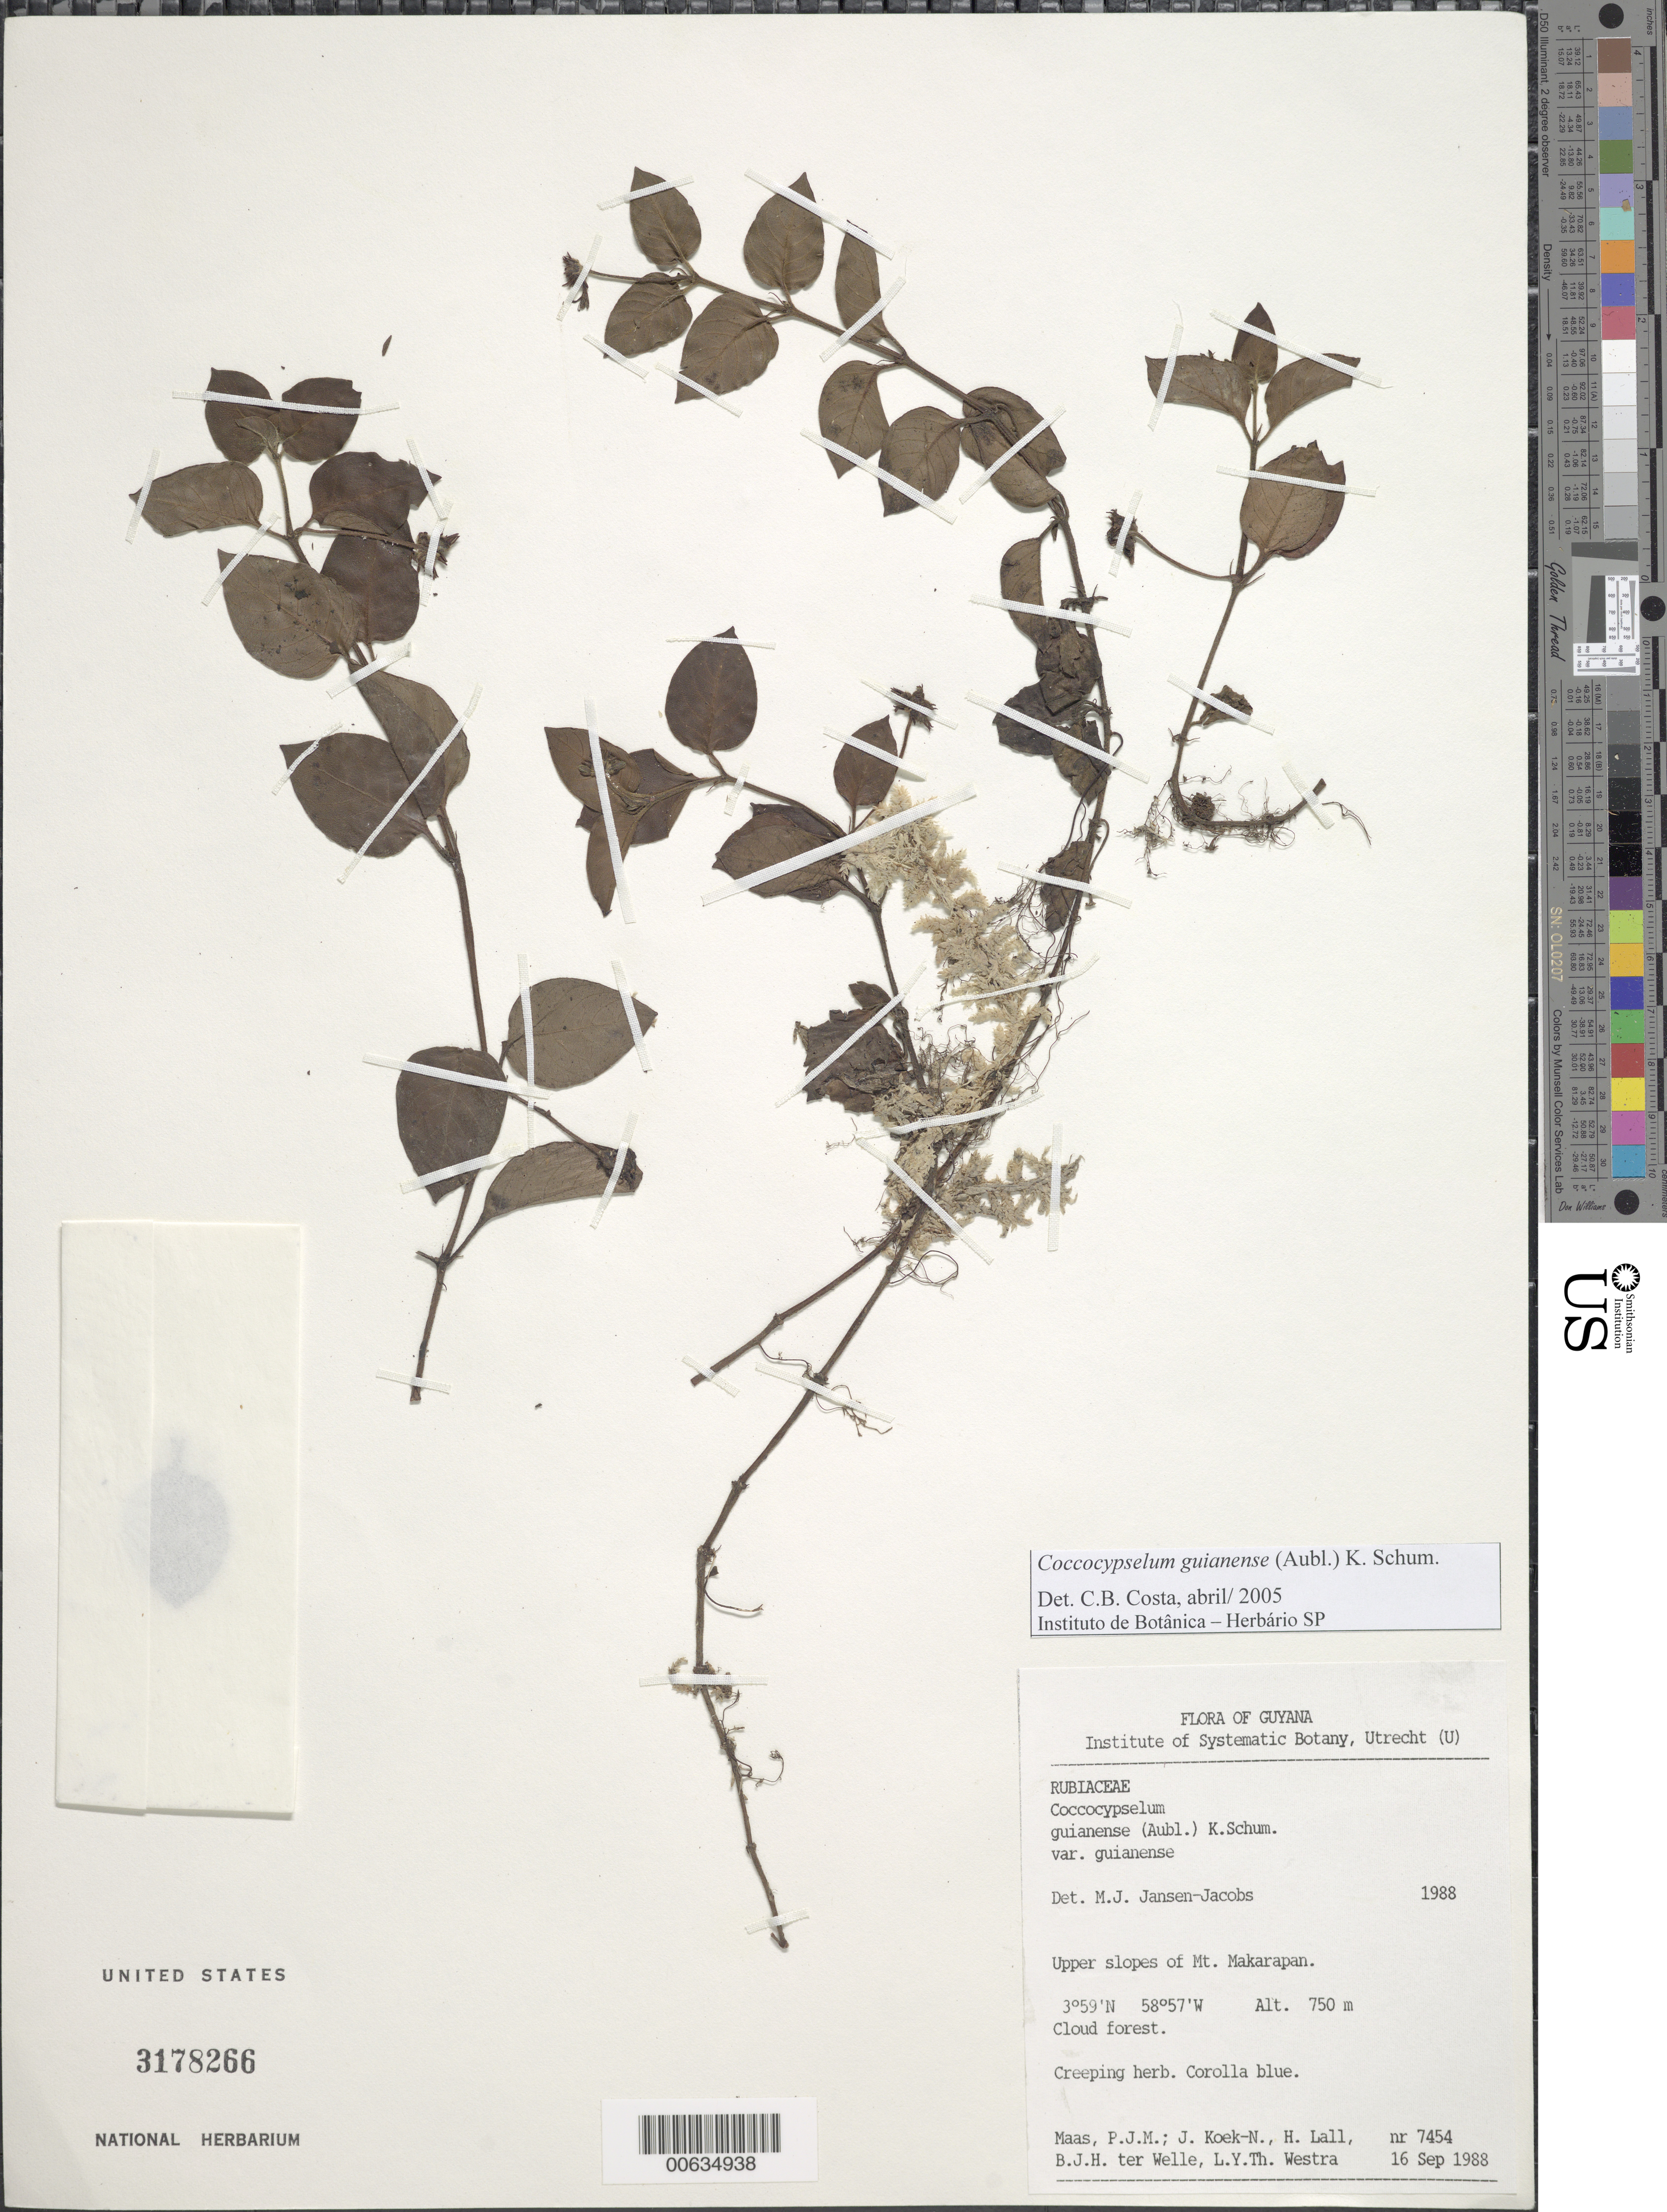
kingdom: Plantae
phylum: Tracheophyta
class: Magnoliopsida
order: Gentianales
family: Rubiaceae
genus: Coccocypselum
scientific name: Coccocypselum guianense var. guianense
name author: (Aubl.) K. Schum.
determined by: Jansen-Jacobs, M. J., (U), Nationaal Herbarium Nederland, Utrecht University branch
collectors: P. Maas, J. Koek-Noorman, H. Lall, B. Welle & L. Y. T. Westra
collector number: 7454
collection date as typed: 16-Sep-88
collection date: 1988-09-16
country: Guyana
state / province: U. Takutu-U. Essequibo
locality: Mt. Makarapan, upper slopes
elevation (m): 750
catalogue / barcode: US 3178266